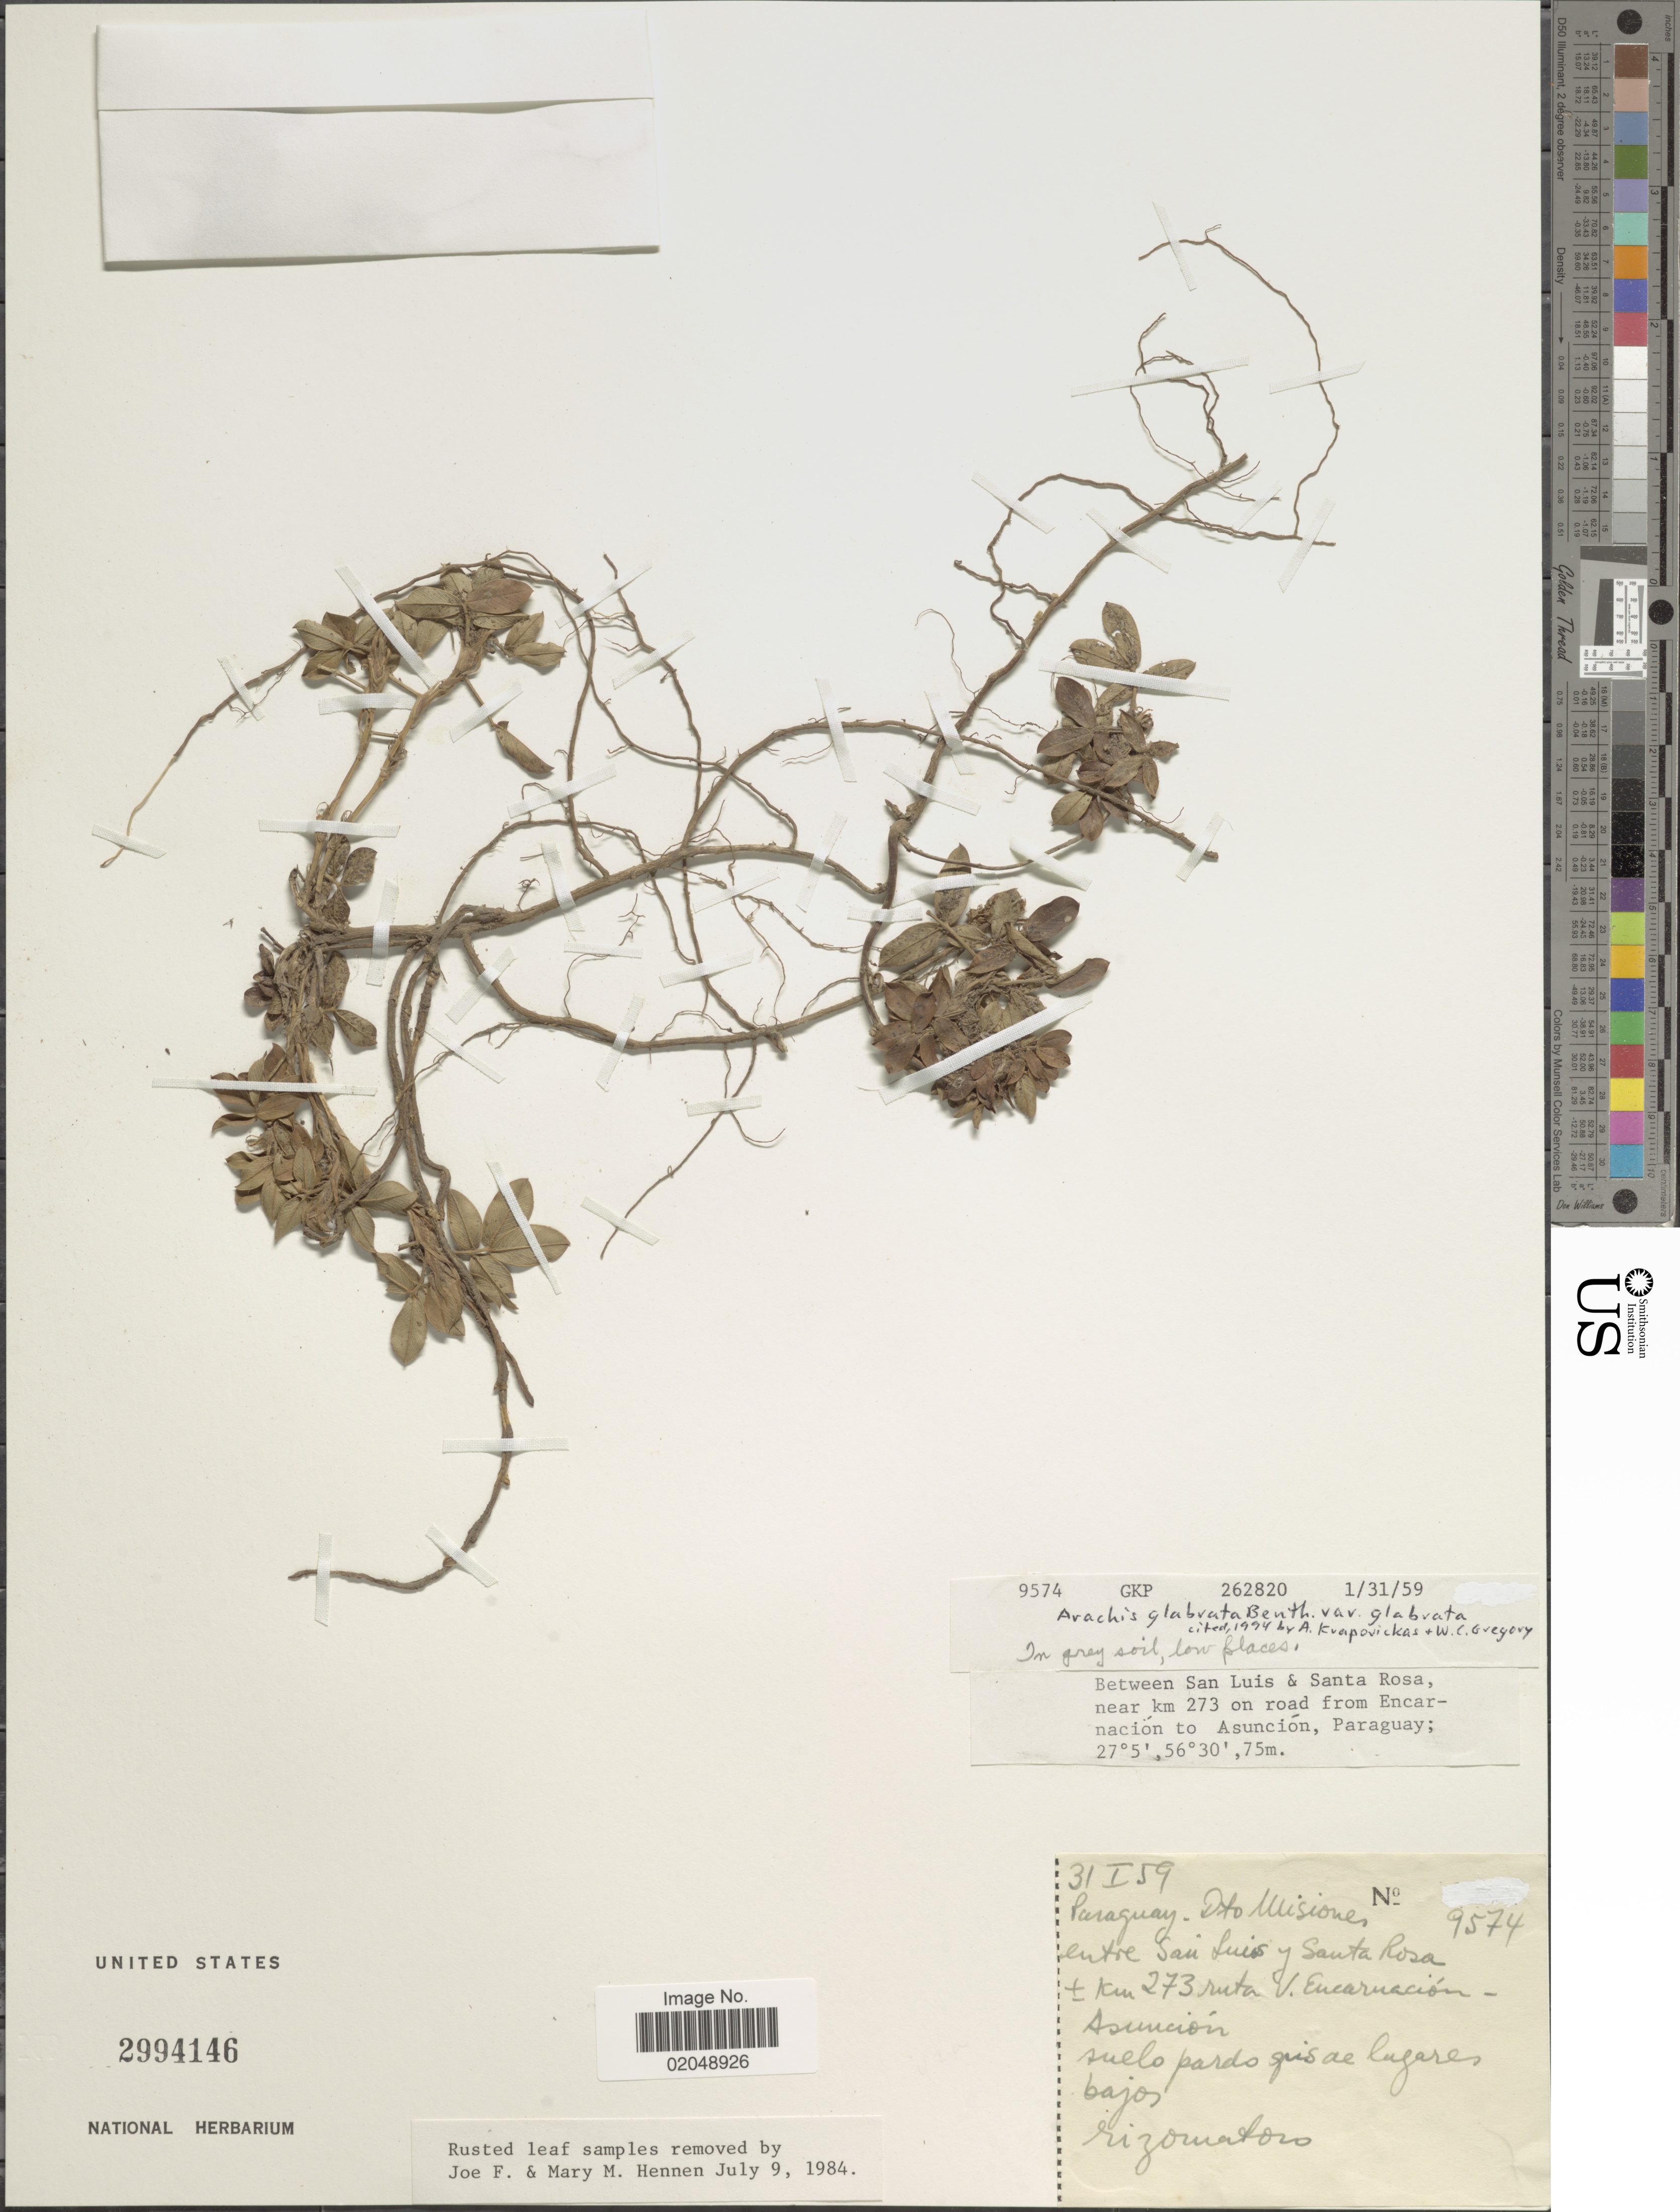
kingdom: Plantae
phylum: Tracheophyta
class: Magnoliopsida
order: Fabales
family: Fabaceae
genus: Arachis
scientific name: Arachis glabrata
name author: Benth.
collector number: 9574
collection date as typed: Transcribed d/m/y: 31/1/59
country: Paraguay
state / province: Misiones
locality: Dto Misiones, entre San Luis y Santa Rosa ± km 273 ruta V Encarnación - Ascunción,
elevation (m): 75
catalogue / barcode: US 2994146